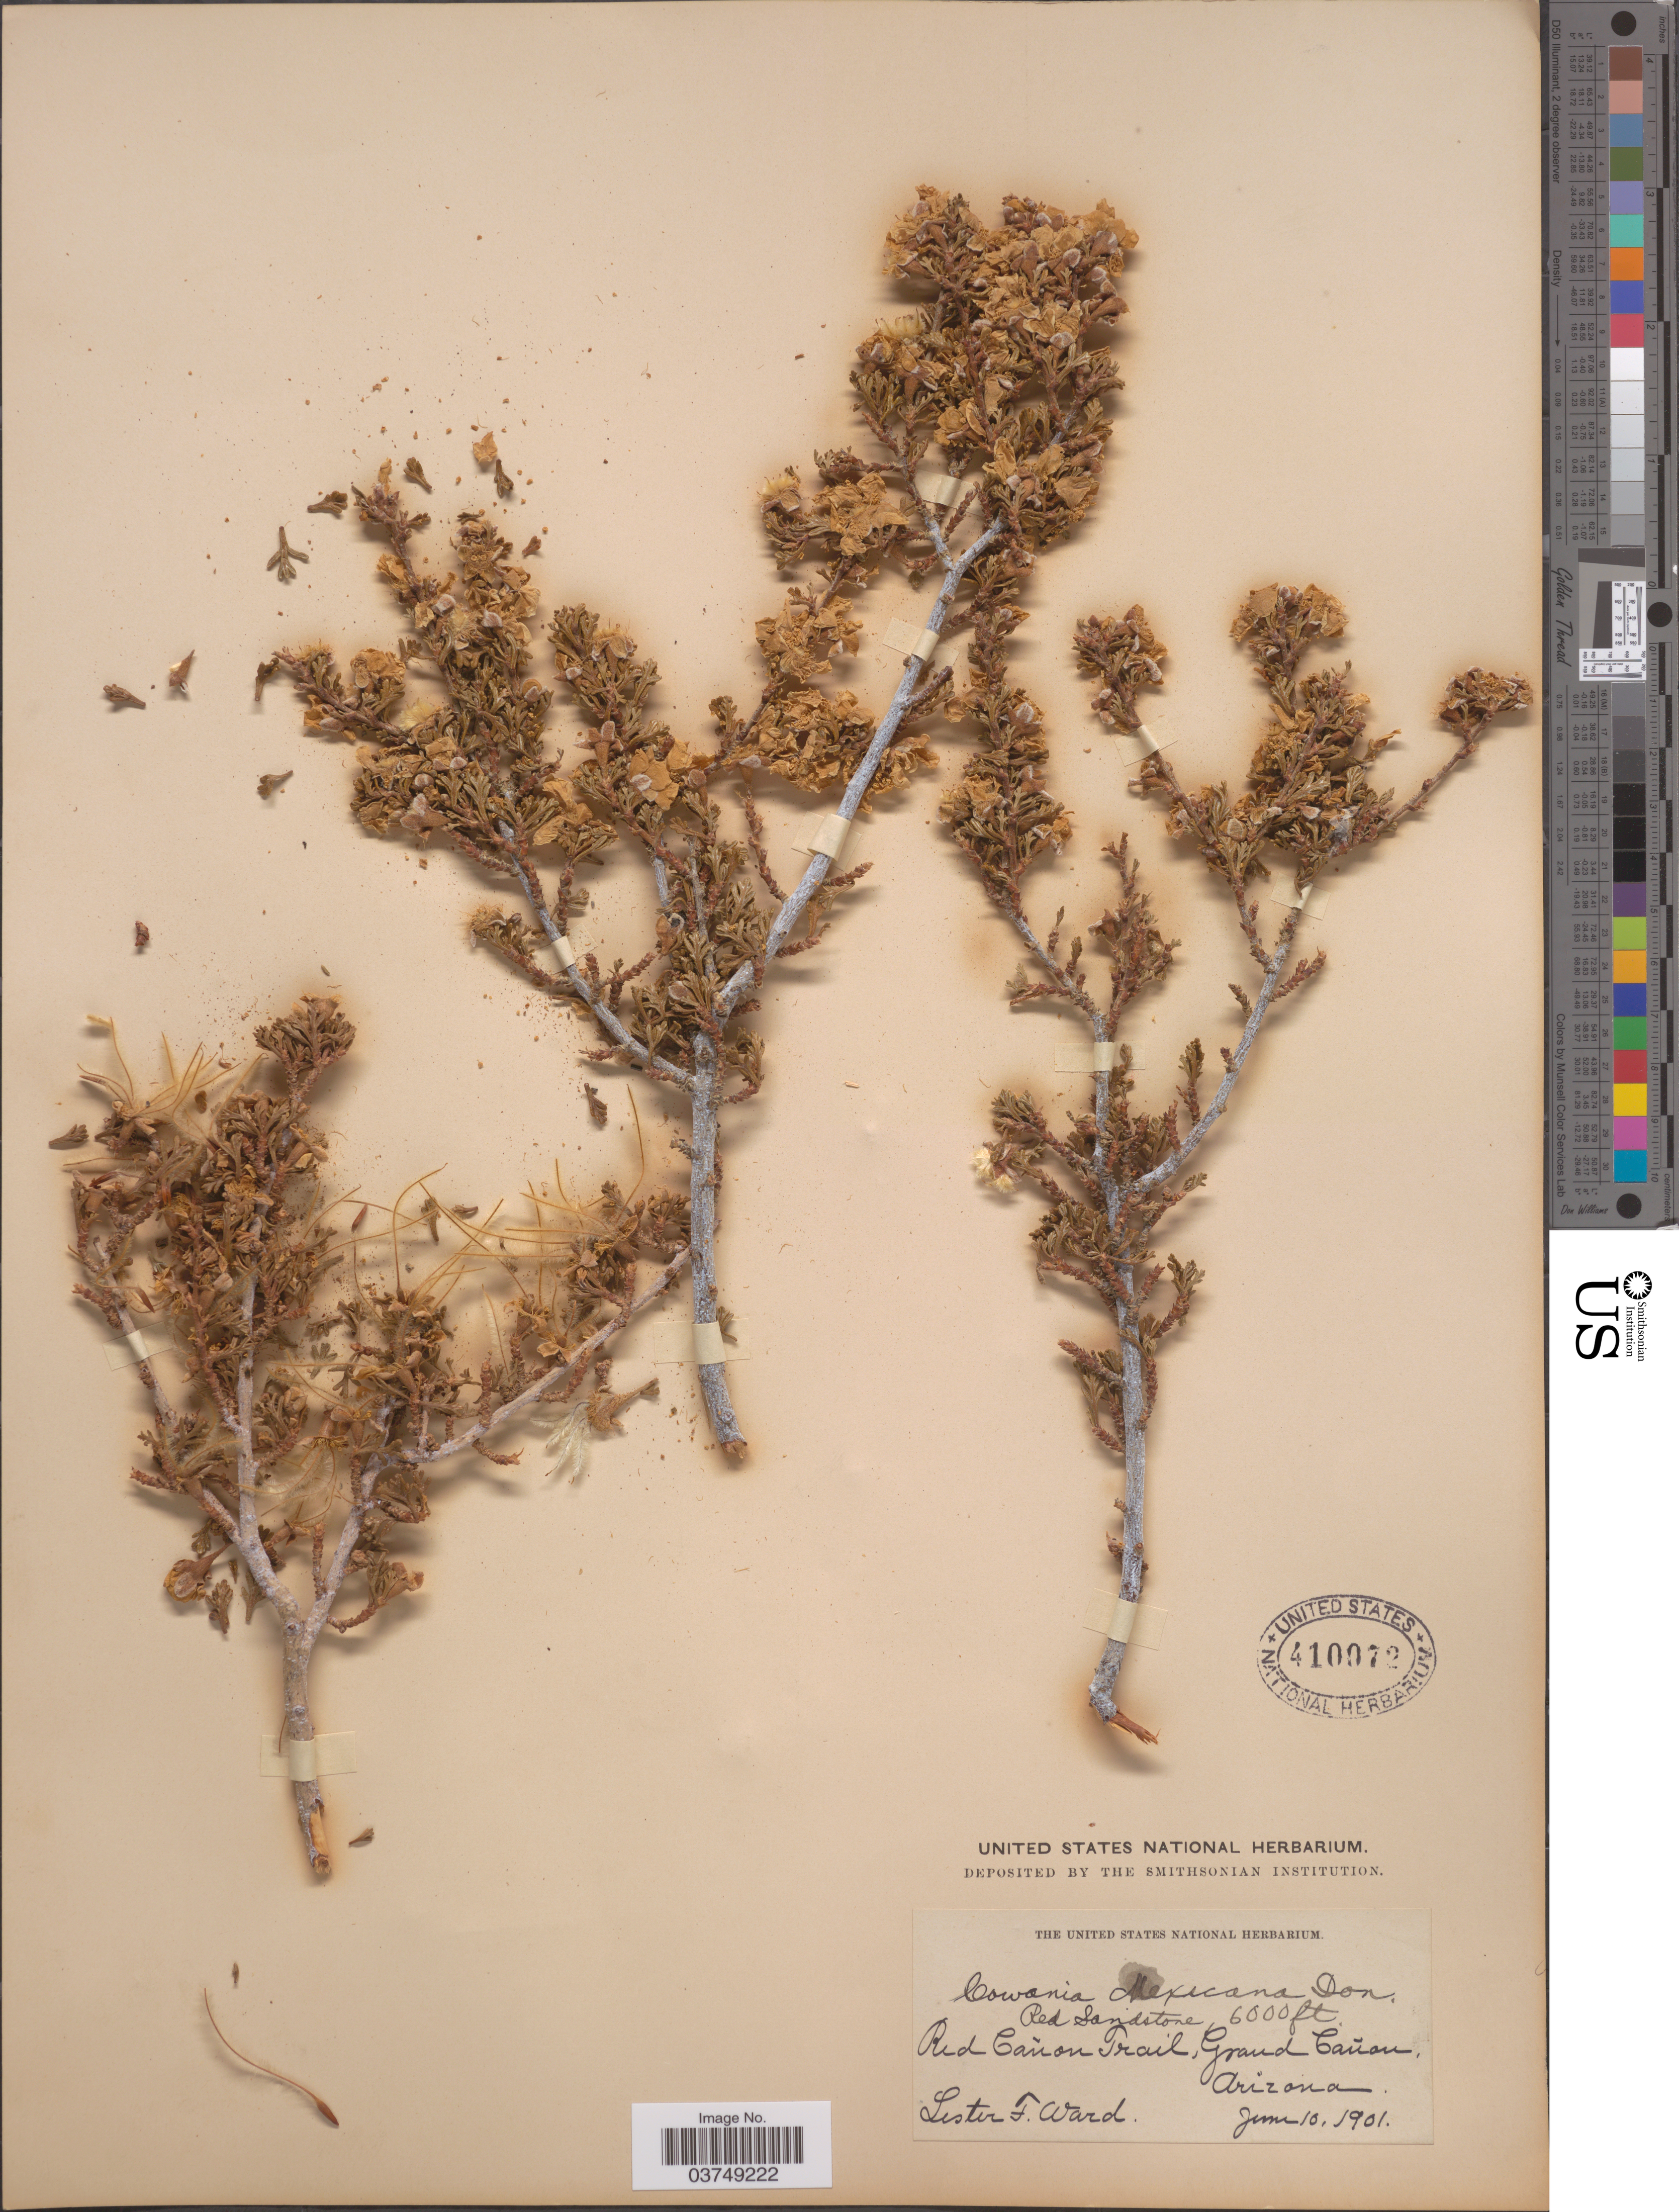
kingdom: Plantae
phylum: Tracheophyta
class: Magnoliopsida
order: Rosales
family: Rosaceae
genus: Purshia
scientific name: Purshia stansburyana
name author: (Torr.) Henrickson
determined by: Strong, Mark T., (BOT), Smithsonian Institution - National Museum of Natural History (UNITED STATES)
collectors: L. F. Ward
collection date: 1901-06-10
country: United States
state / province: Arizona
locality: Red Sandstone. Red Cañon Trail, Grand Cañon.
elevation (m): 1829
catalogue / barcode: US 410072